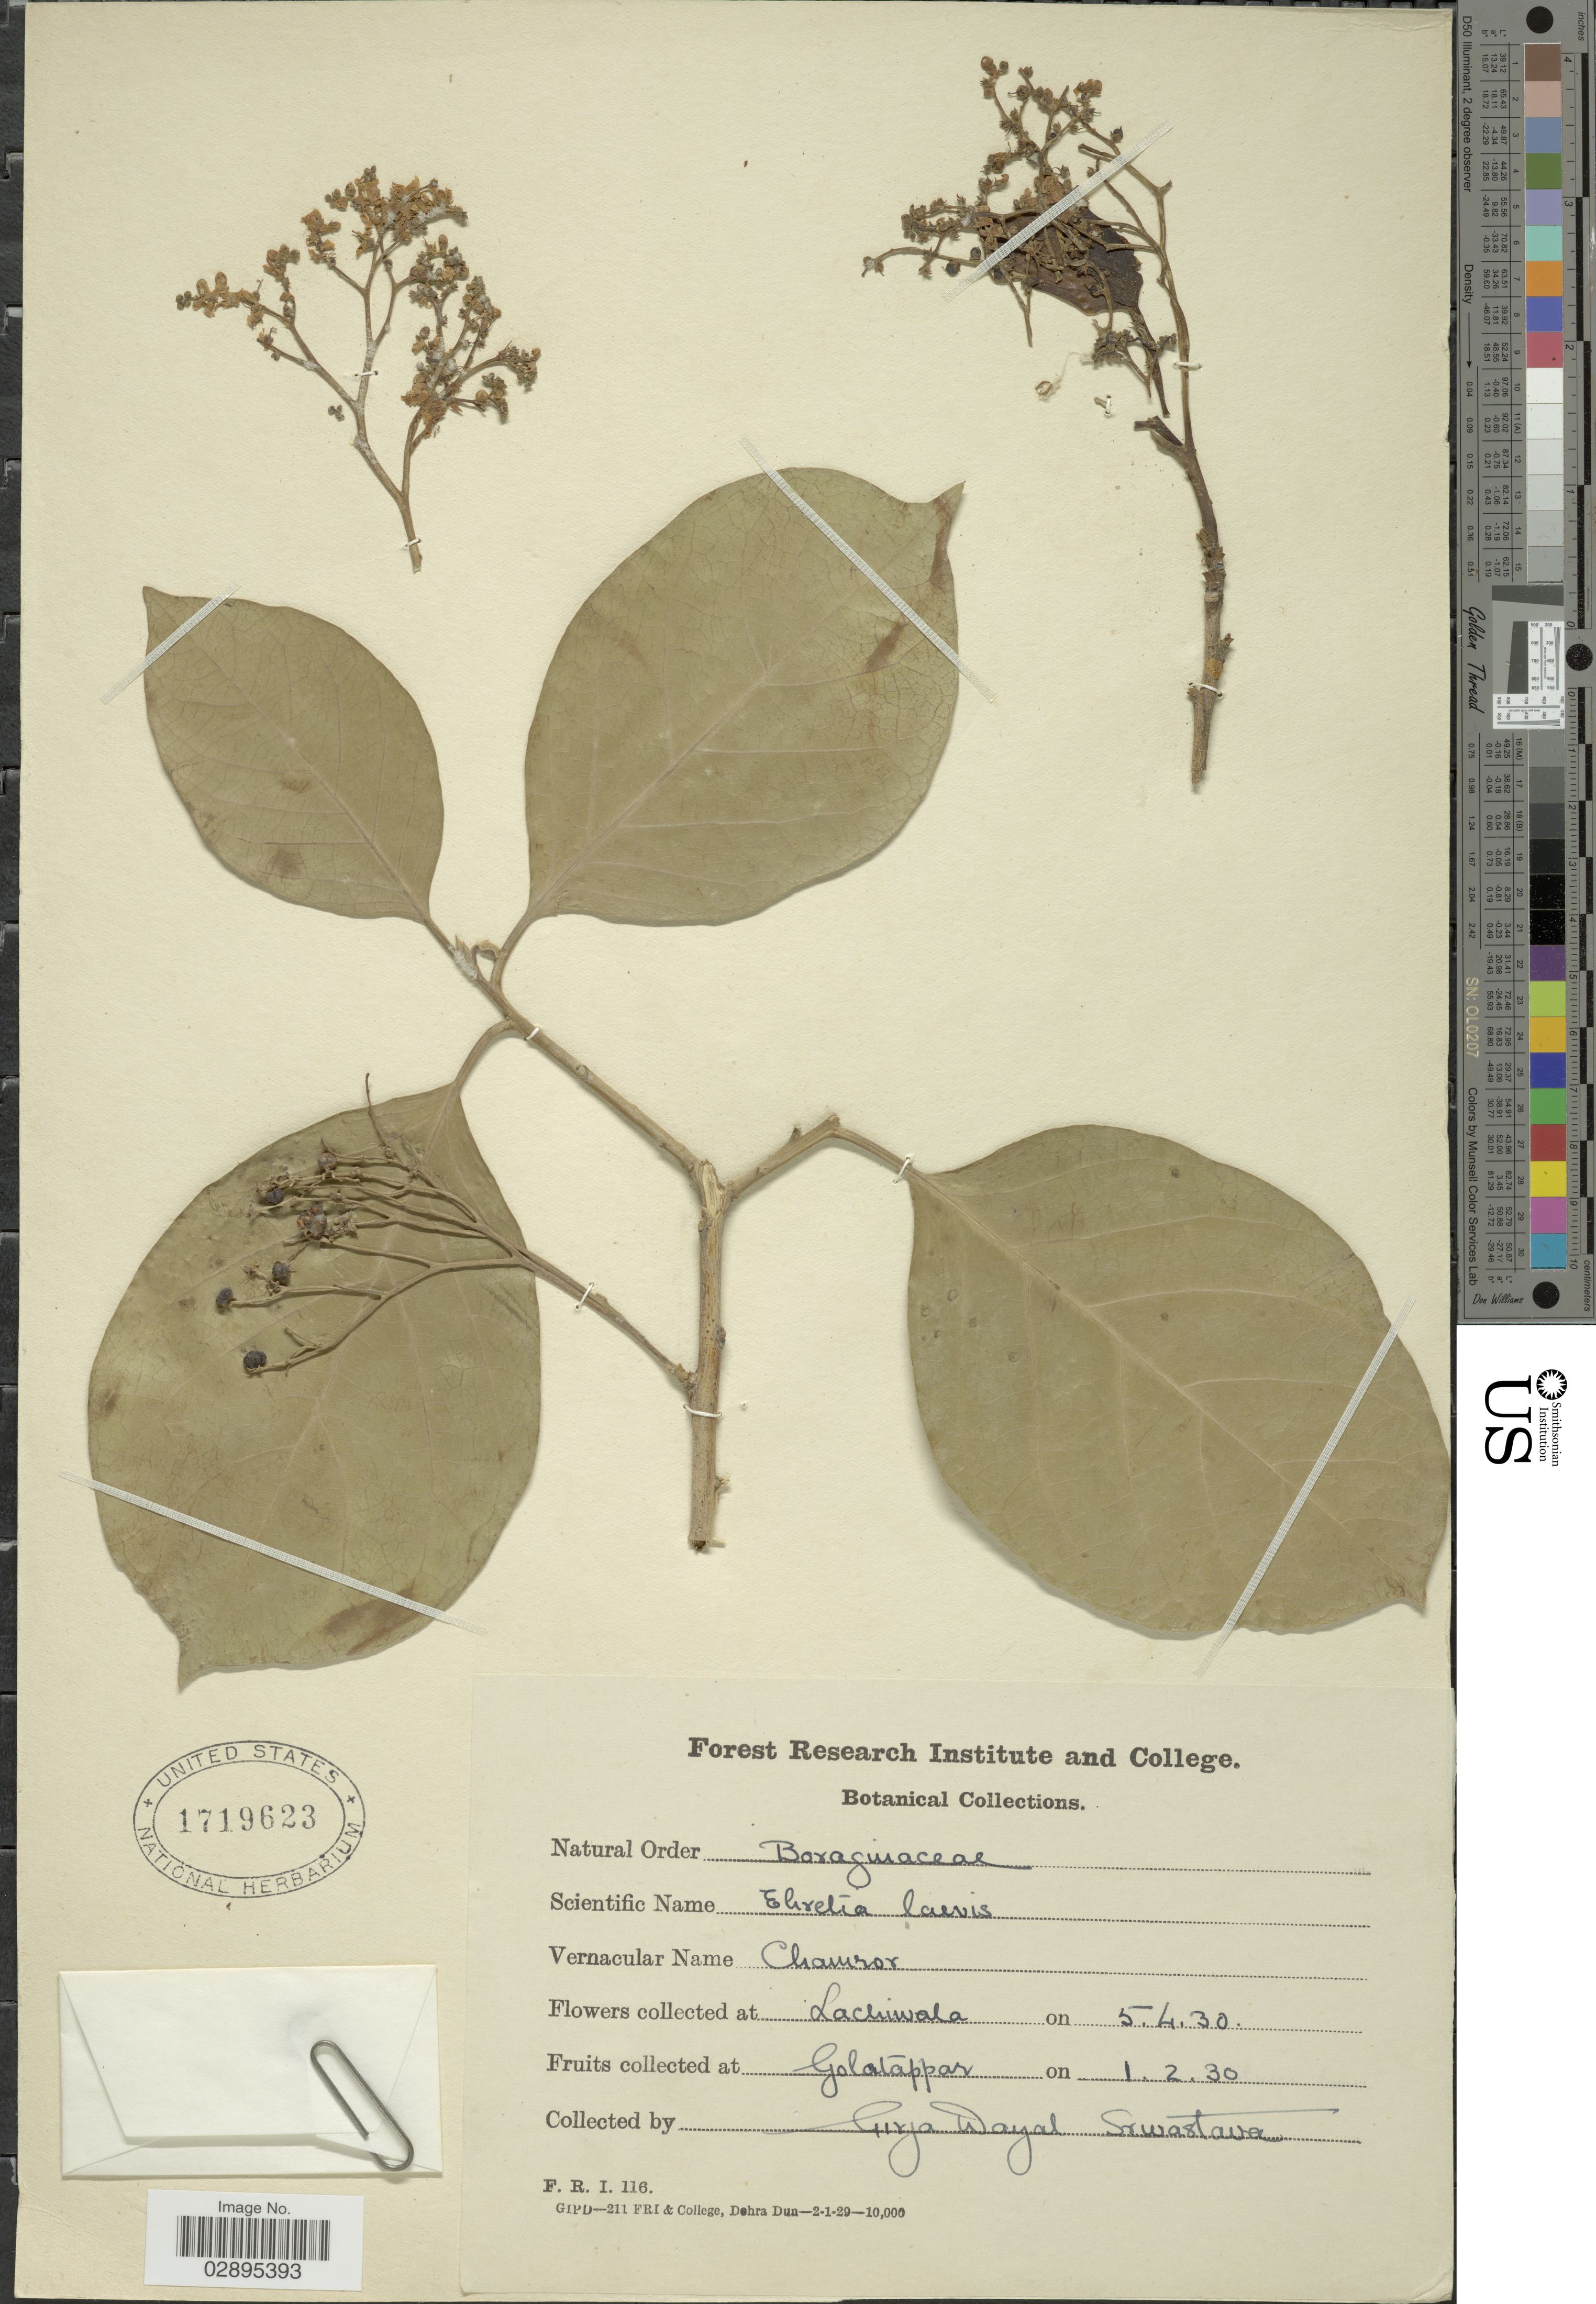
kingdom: Plantae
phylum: Tracheophyta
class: Magnoliopsida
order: Boraginales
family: Ehretiaceae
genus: Ehretia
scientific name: Ehretia laevis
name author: Roxb.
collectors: G. Srivastava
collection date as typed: Transcribed d/m/y: 1/2/30 to 5/4/30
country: India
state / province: Uttarakhand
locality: Lachiwala. Golatappar.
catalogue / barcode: US 1719623